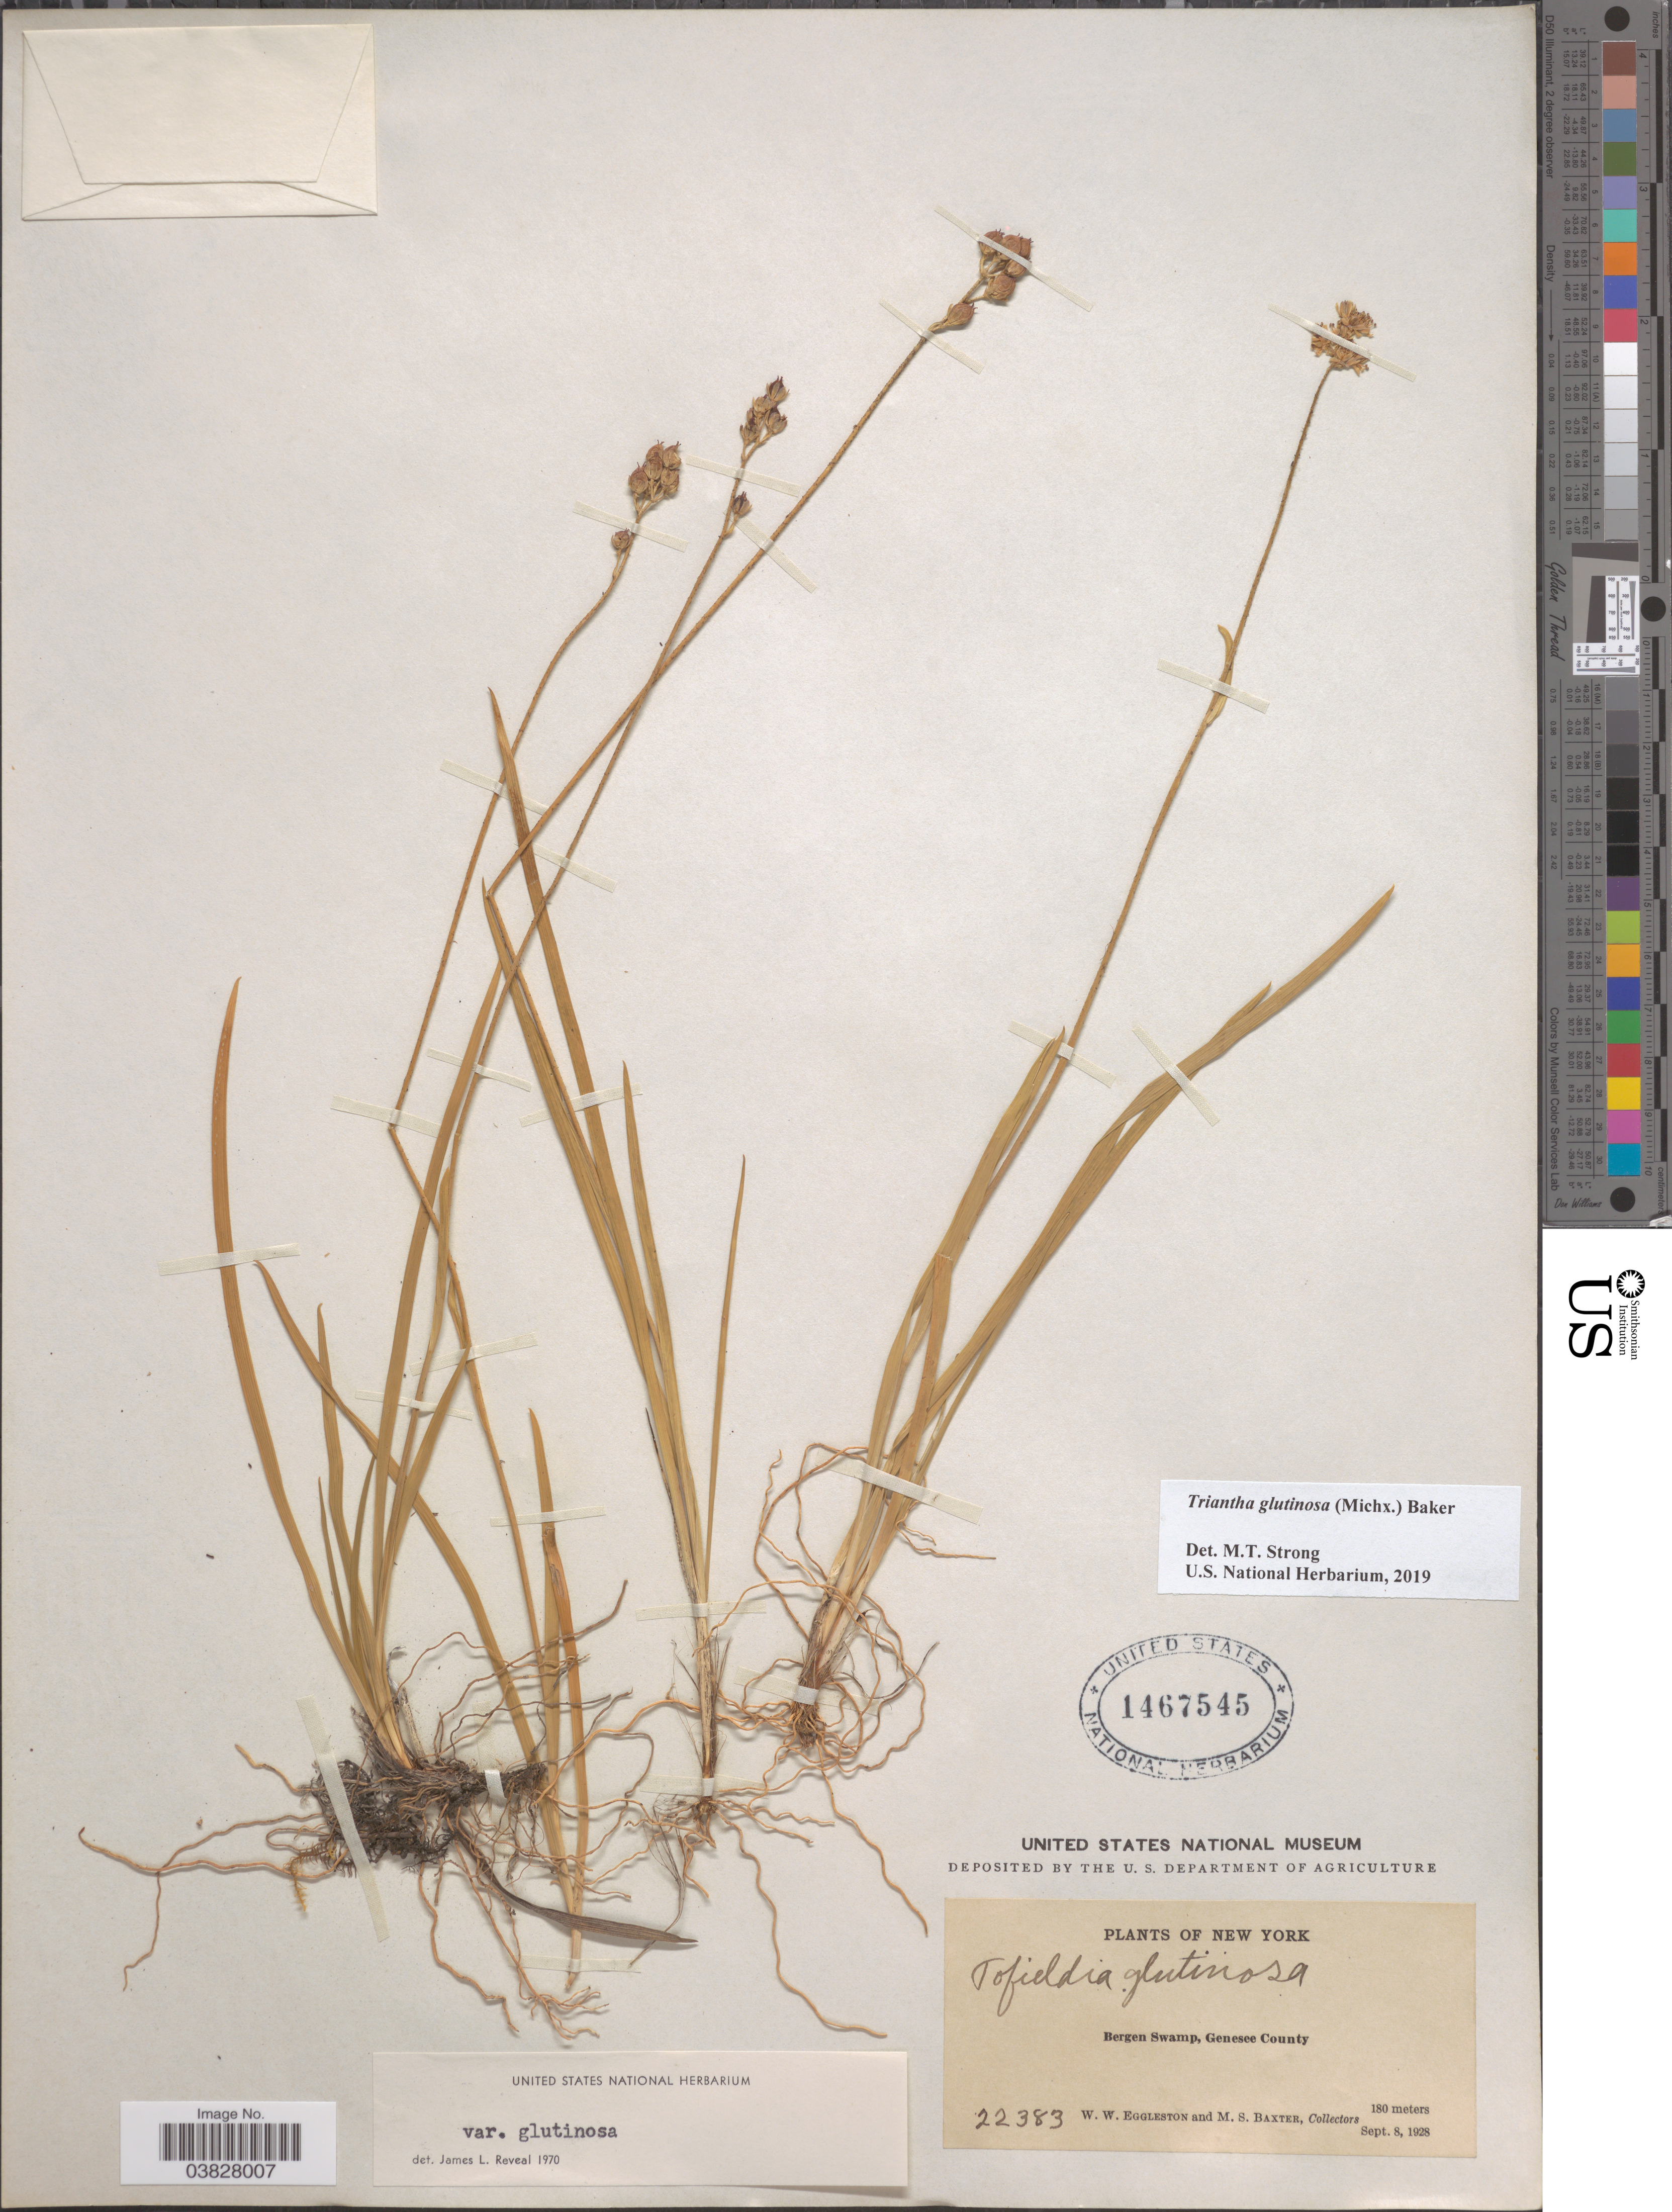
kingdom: Plantae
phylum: Tracheophyta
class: Liliopsida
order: Alismatales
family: Tofieldiaceae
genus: Triantha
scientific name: Triantha glutinosa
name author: (Michx.) Baker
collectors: W. W. Eggleston & M. Baxter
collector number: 22383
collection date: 1928-09-08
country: United States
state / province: New York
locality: Bergen Swamp, Genesee County.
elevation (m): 180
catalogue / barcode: US 1467545